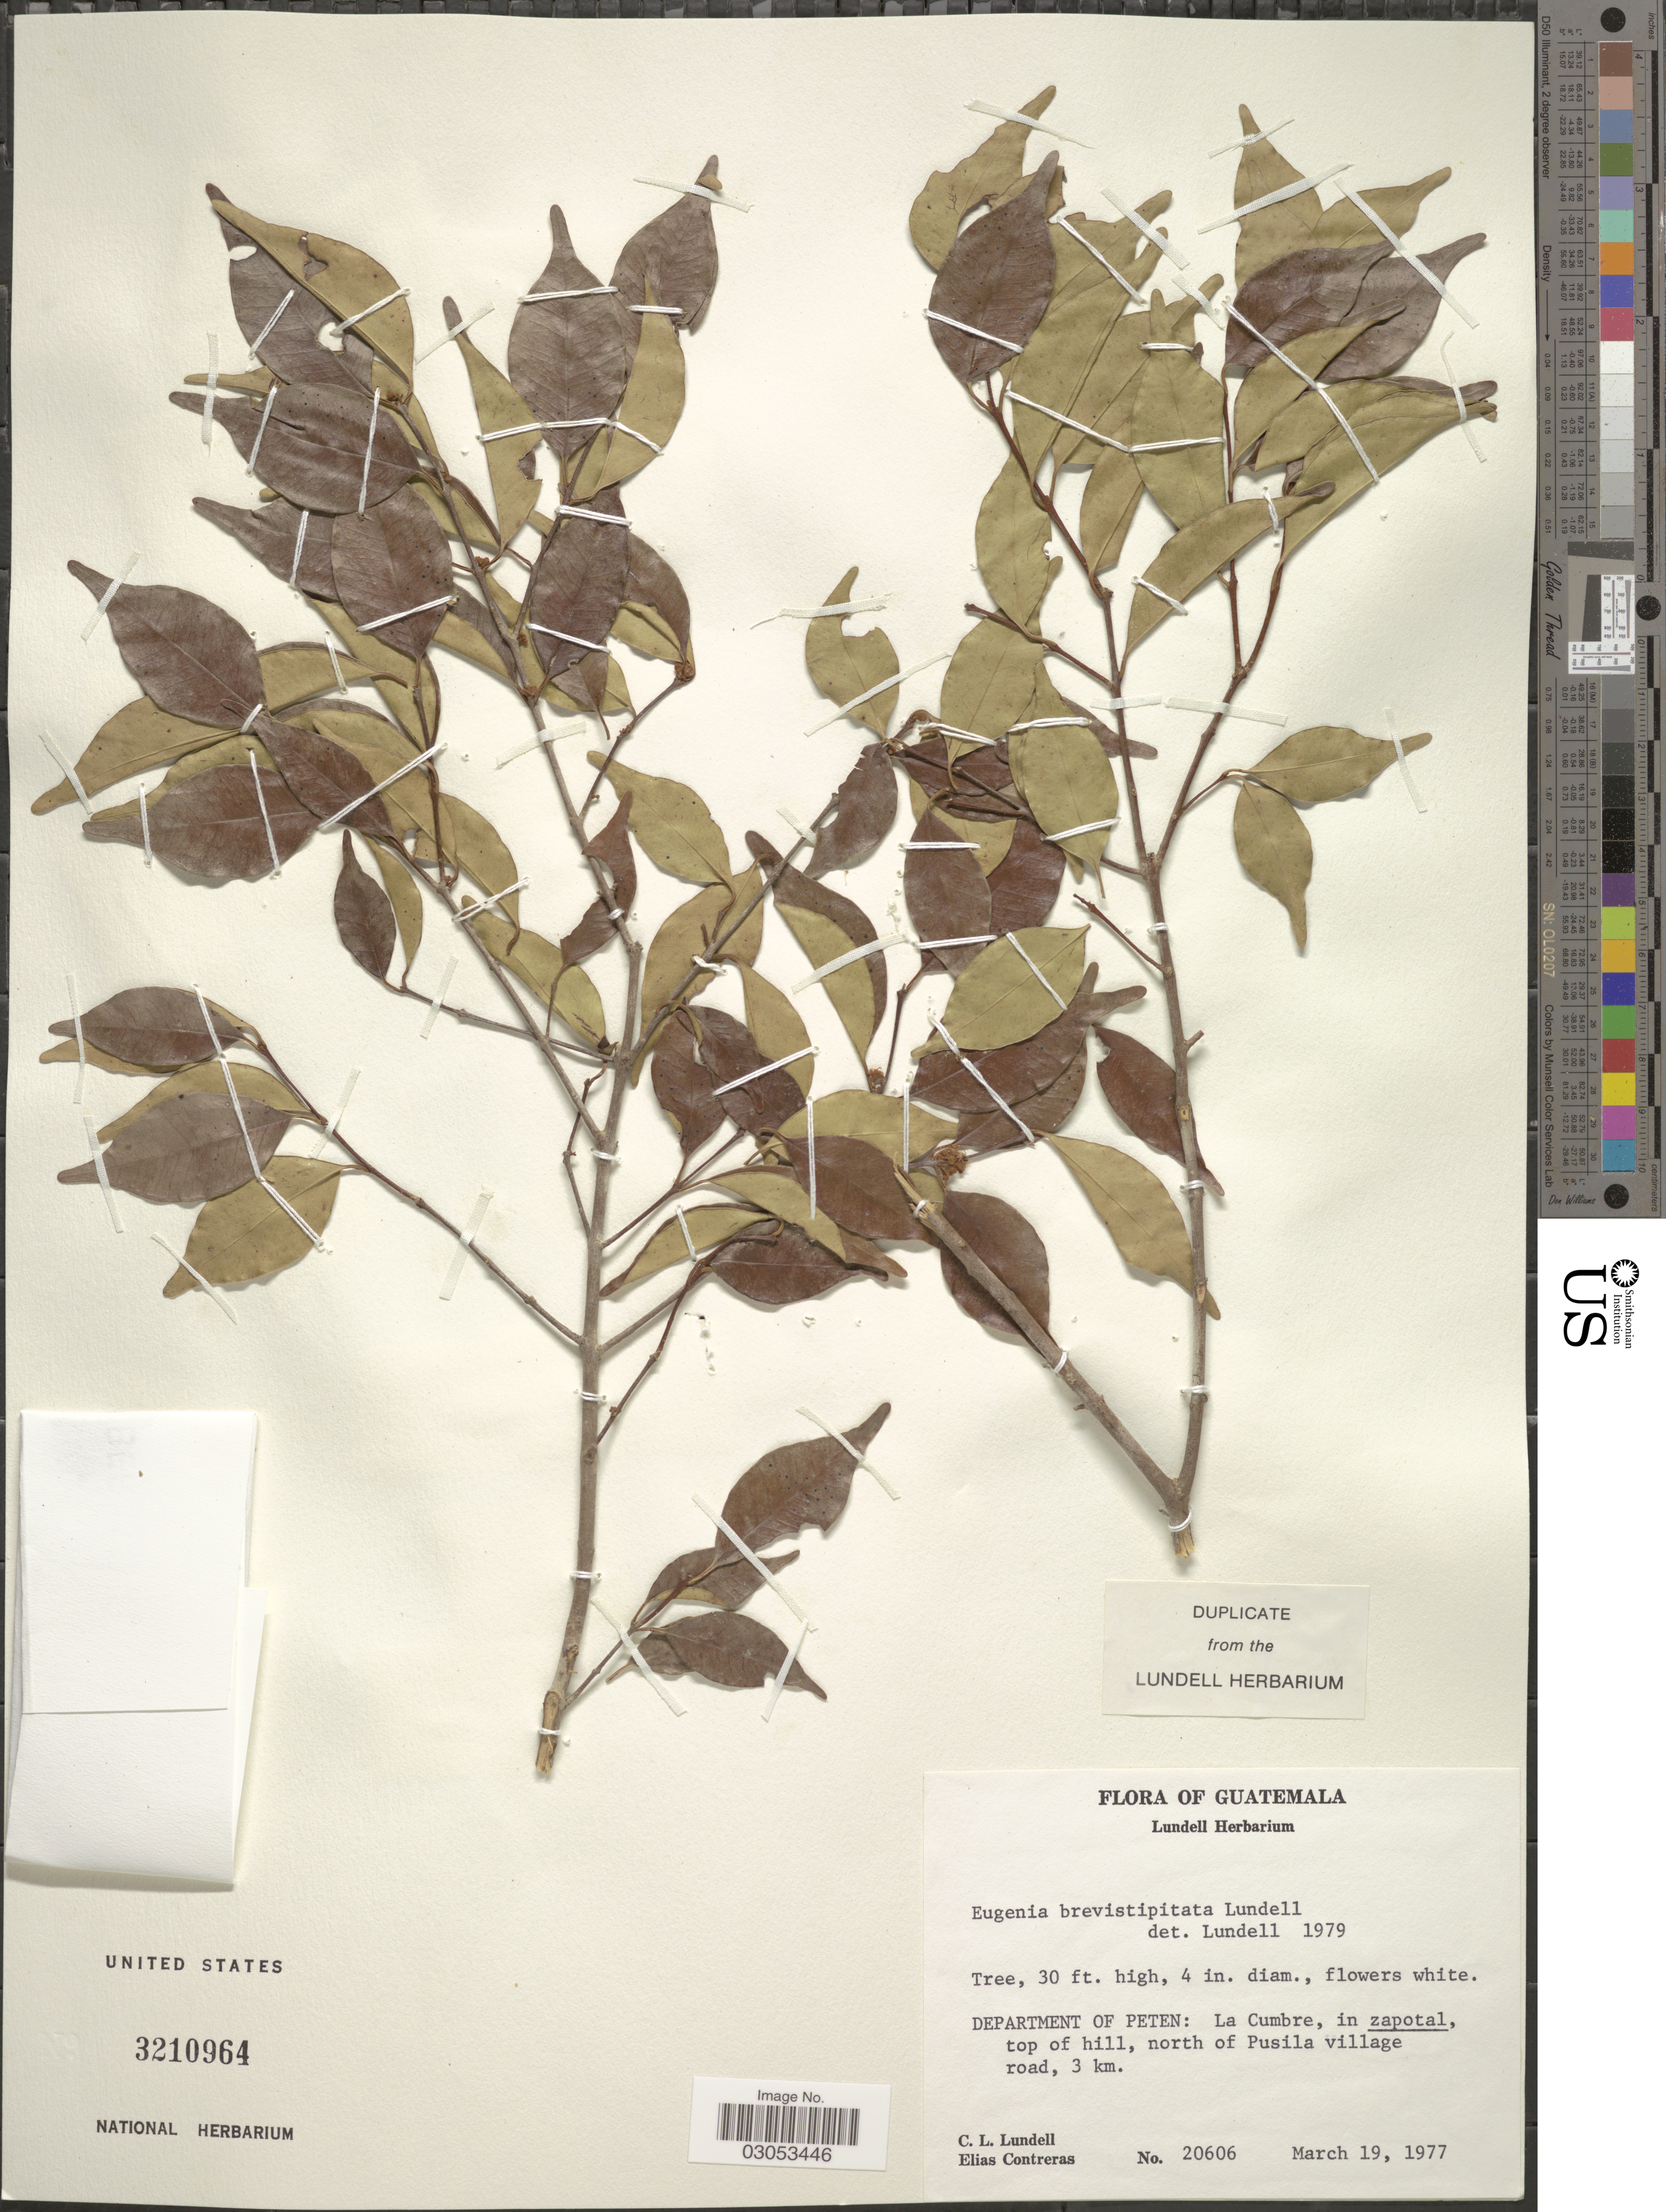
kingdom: Plantae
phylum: Tracheophyta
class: Magnoliopsida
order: Myrtales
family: Myrtaceae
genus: Eugenia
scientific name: Eugenia brevistipitata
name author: Lundell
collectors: C. L. Lundell & E. Contreras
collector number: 20606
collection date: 1977-03-19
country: Guatemala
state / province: El Petén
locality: Department of Peten: La Cumbre, in zapotal, top of hill, north of Pusila village road, 3 km.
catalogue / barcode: US 3210964